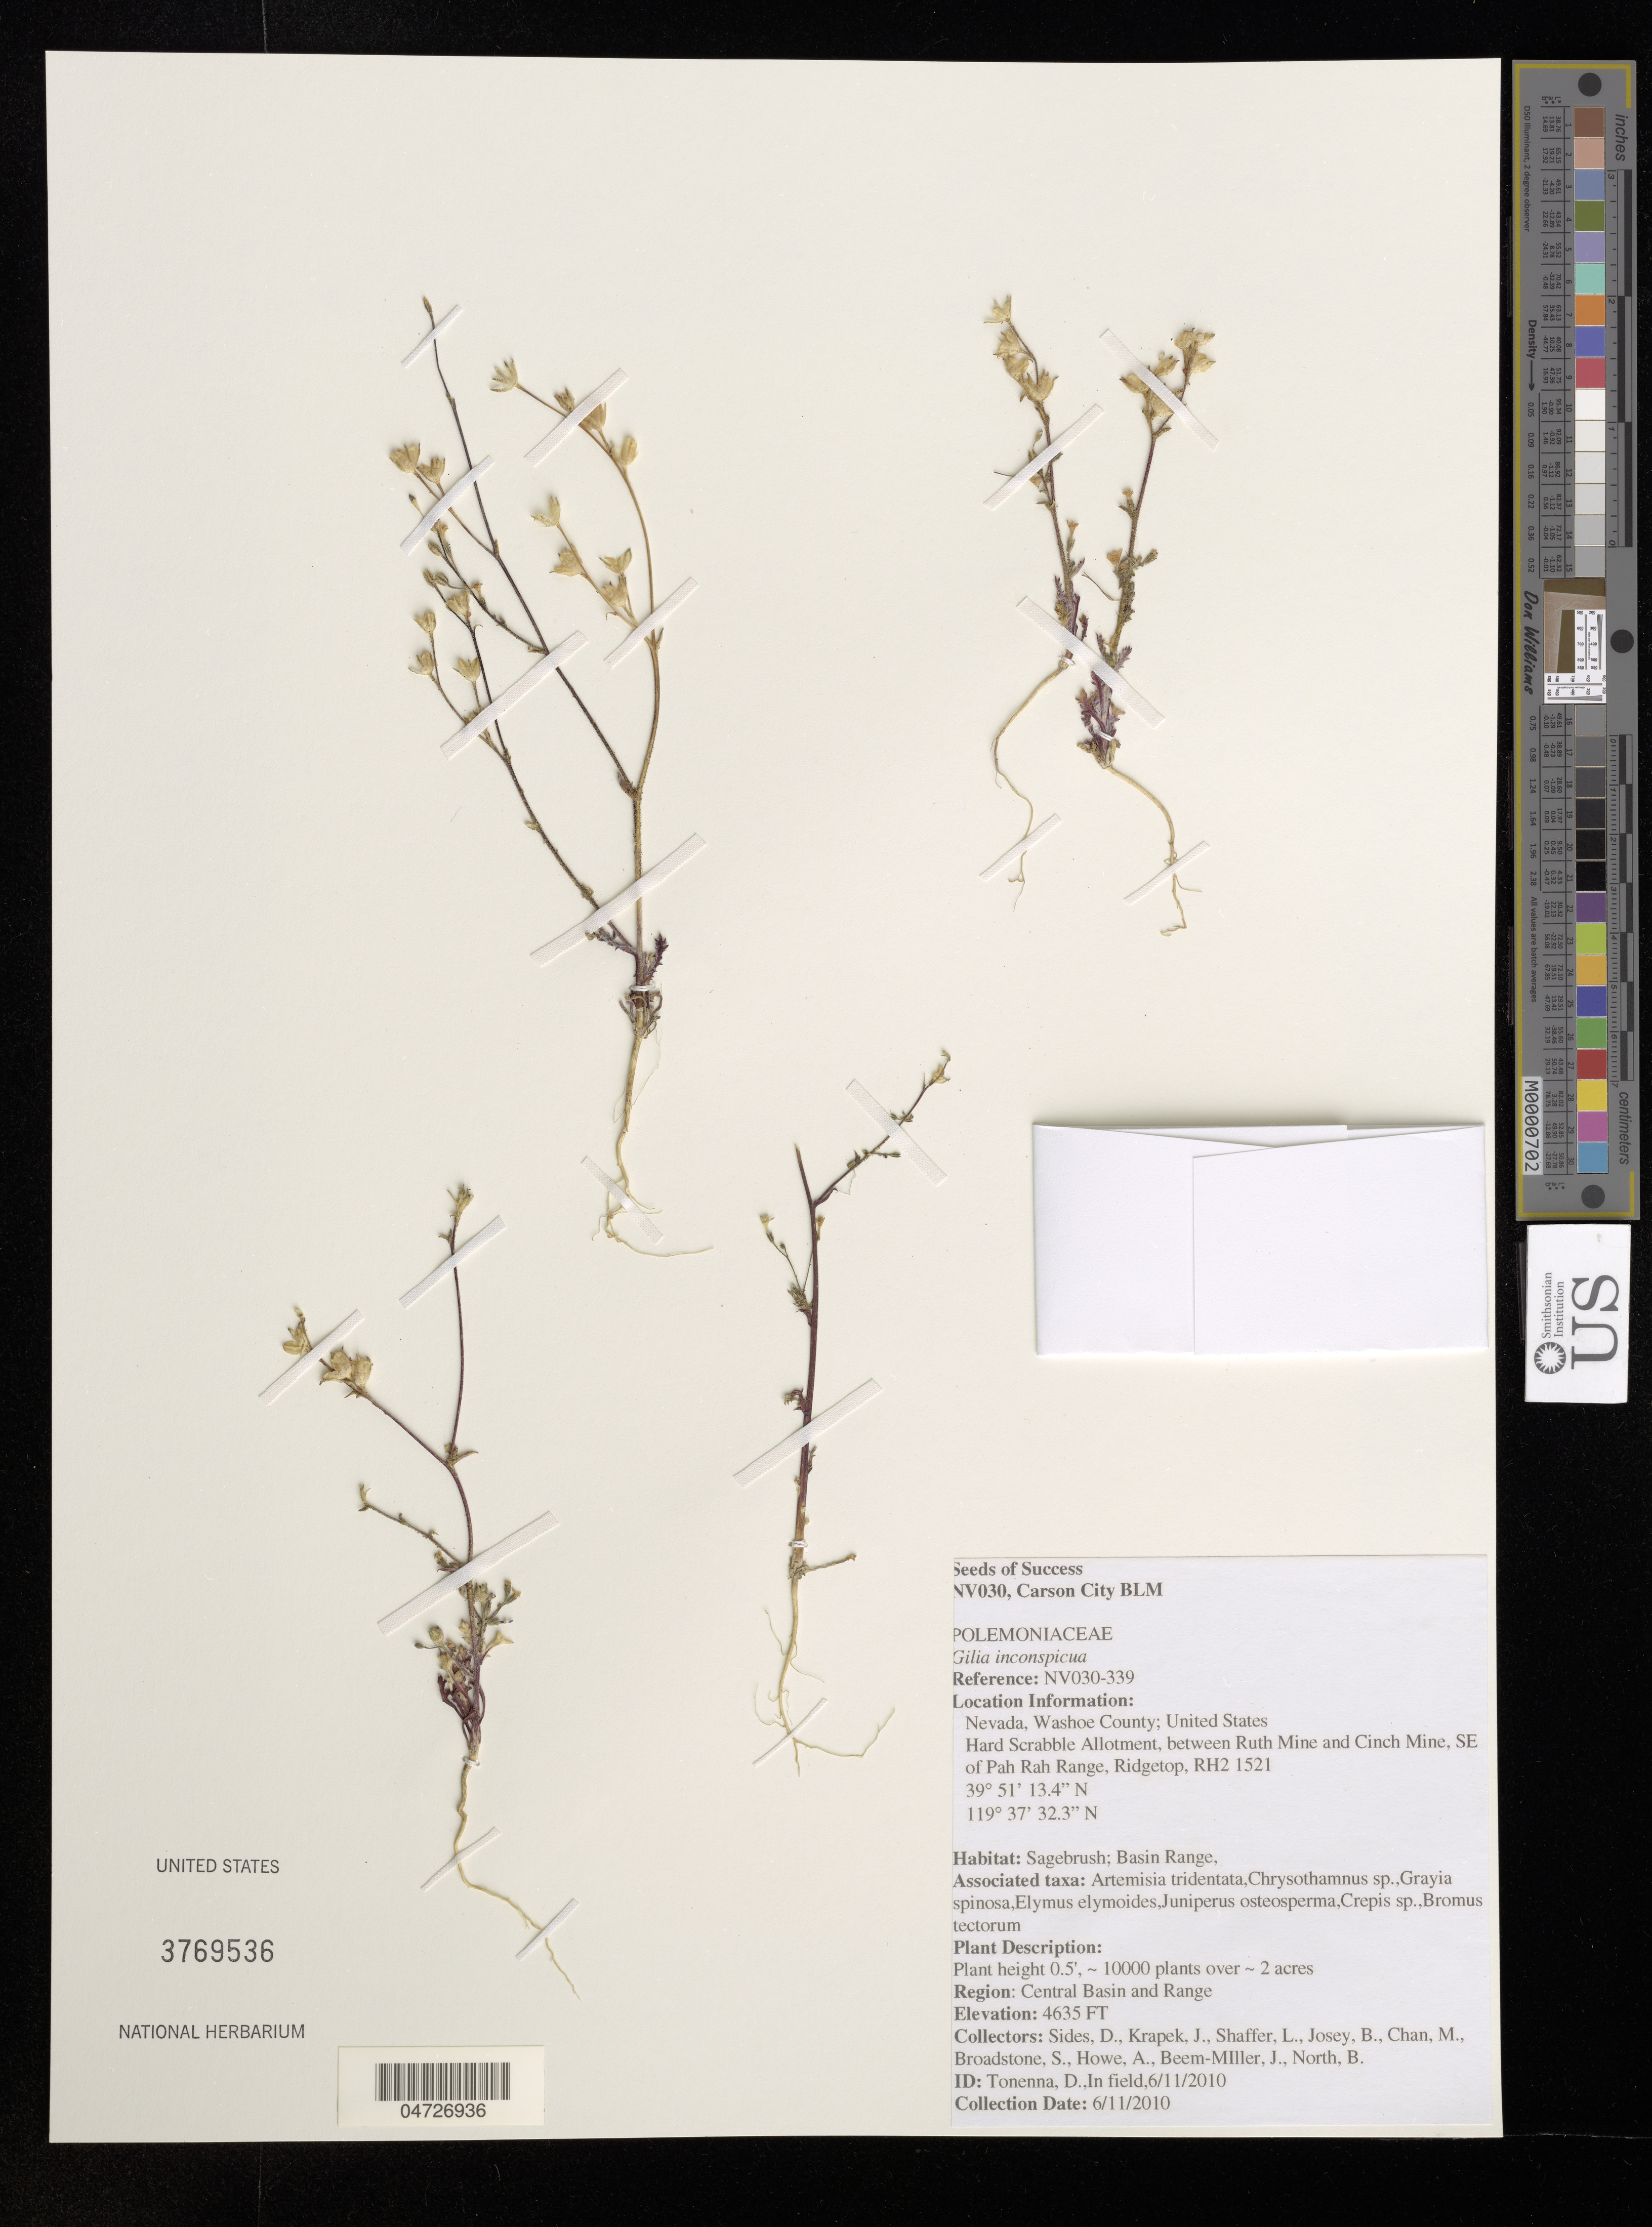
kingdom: Plantae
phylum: Tracheophyta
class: Magnoliopsida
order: Ericales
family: Polemoniaceae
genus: Gilia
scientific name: Gilia inconspicua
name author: (Sm.) Sweet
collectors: D. Sides, J. Krapek, L. Shaffer, B. Josey & et al.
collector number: NV030-339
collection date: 2010-11-06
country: United States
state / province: Nevada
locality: Washoe County. Hard Scrabble Allotment, between Ruth Mine and Cinch Mine, SE of Pah Rah Range, Ridgetop, RH2 1521.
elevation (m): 1413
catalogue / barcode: US 3769536